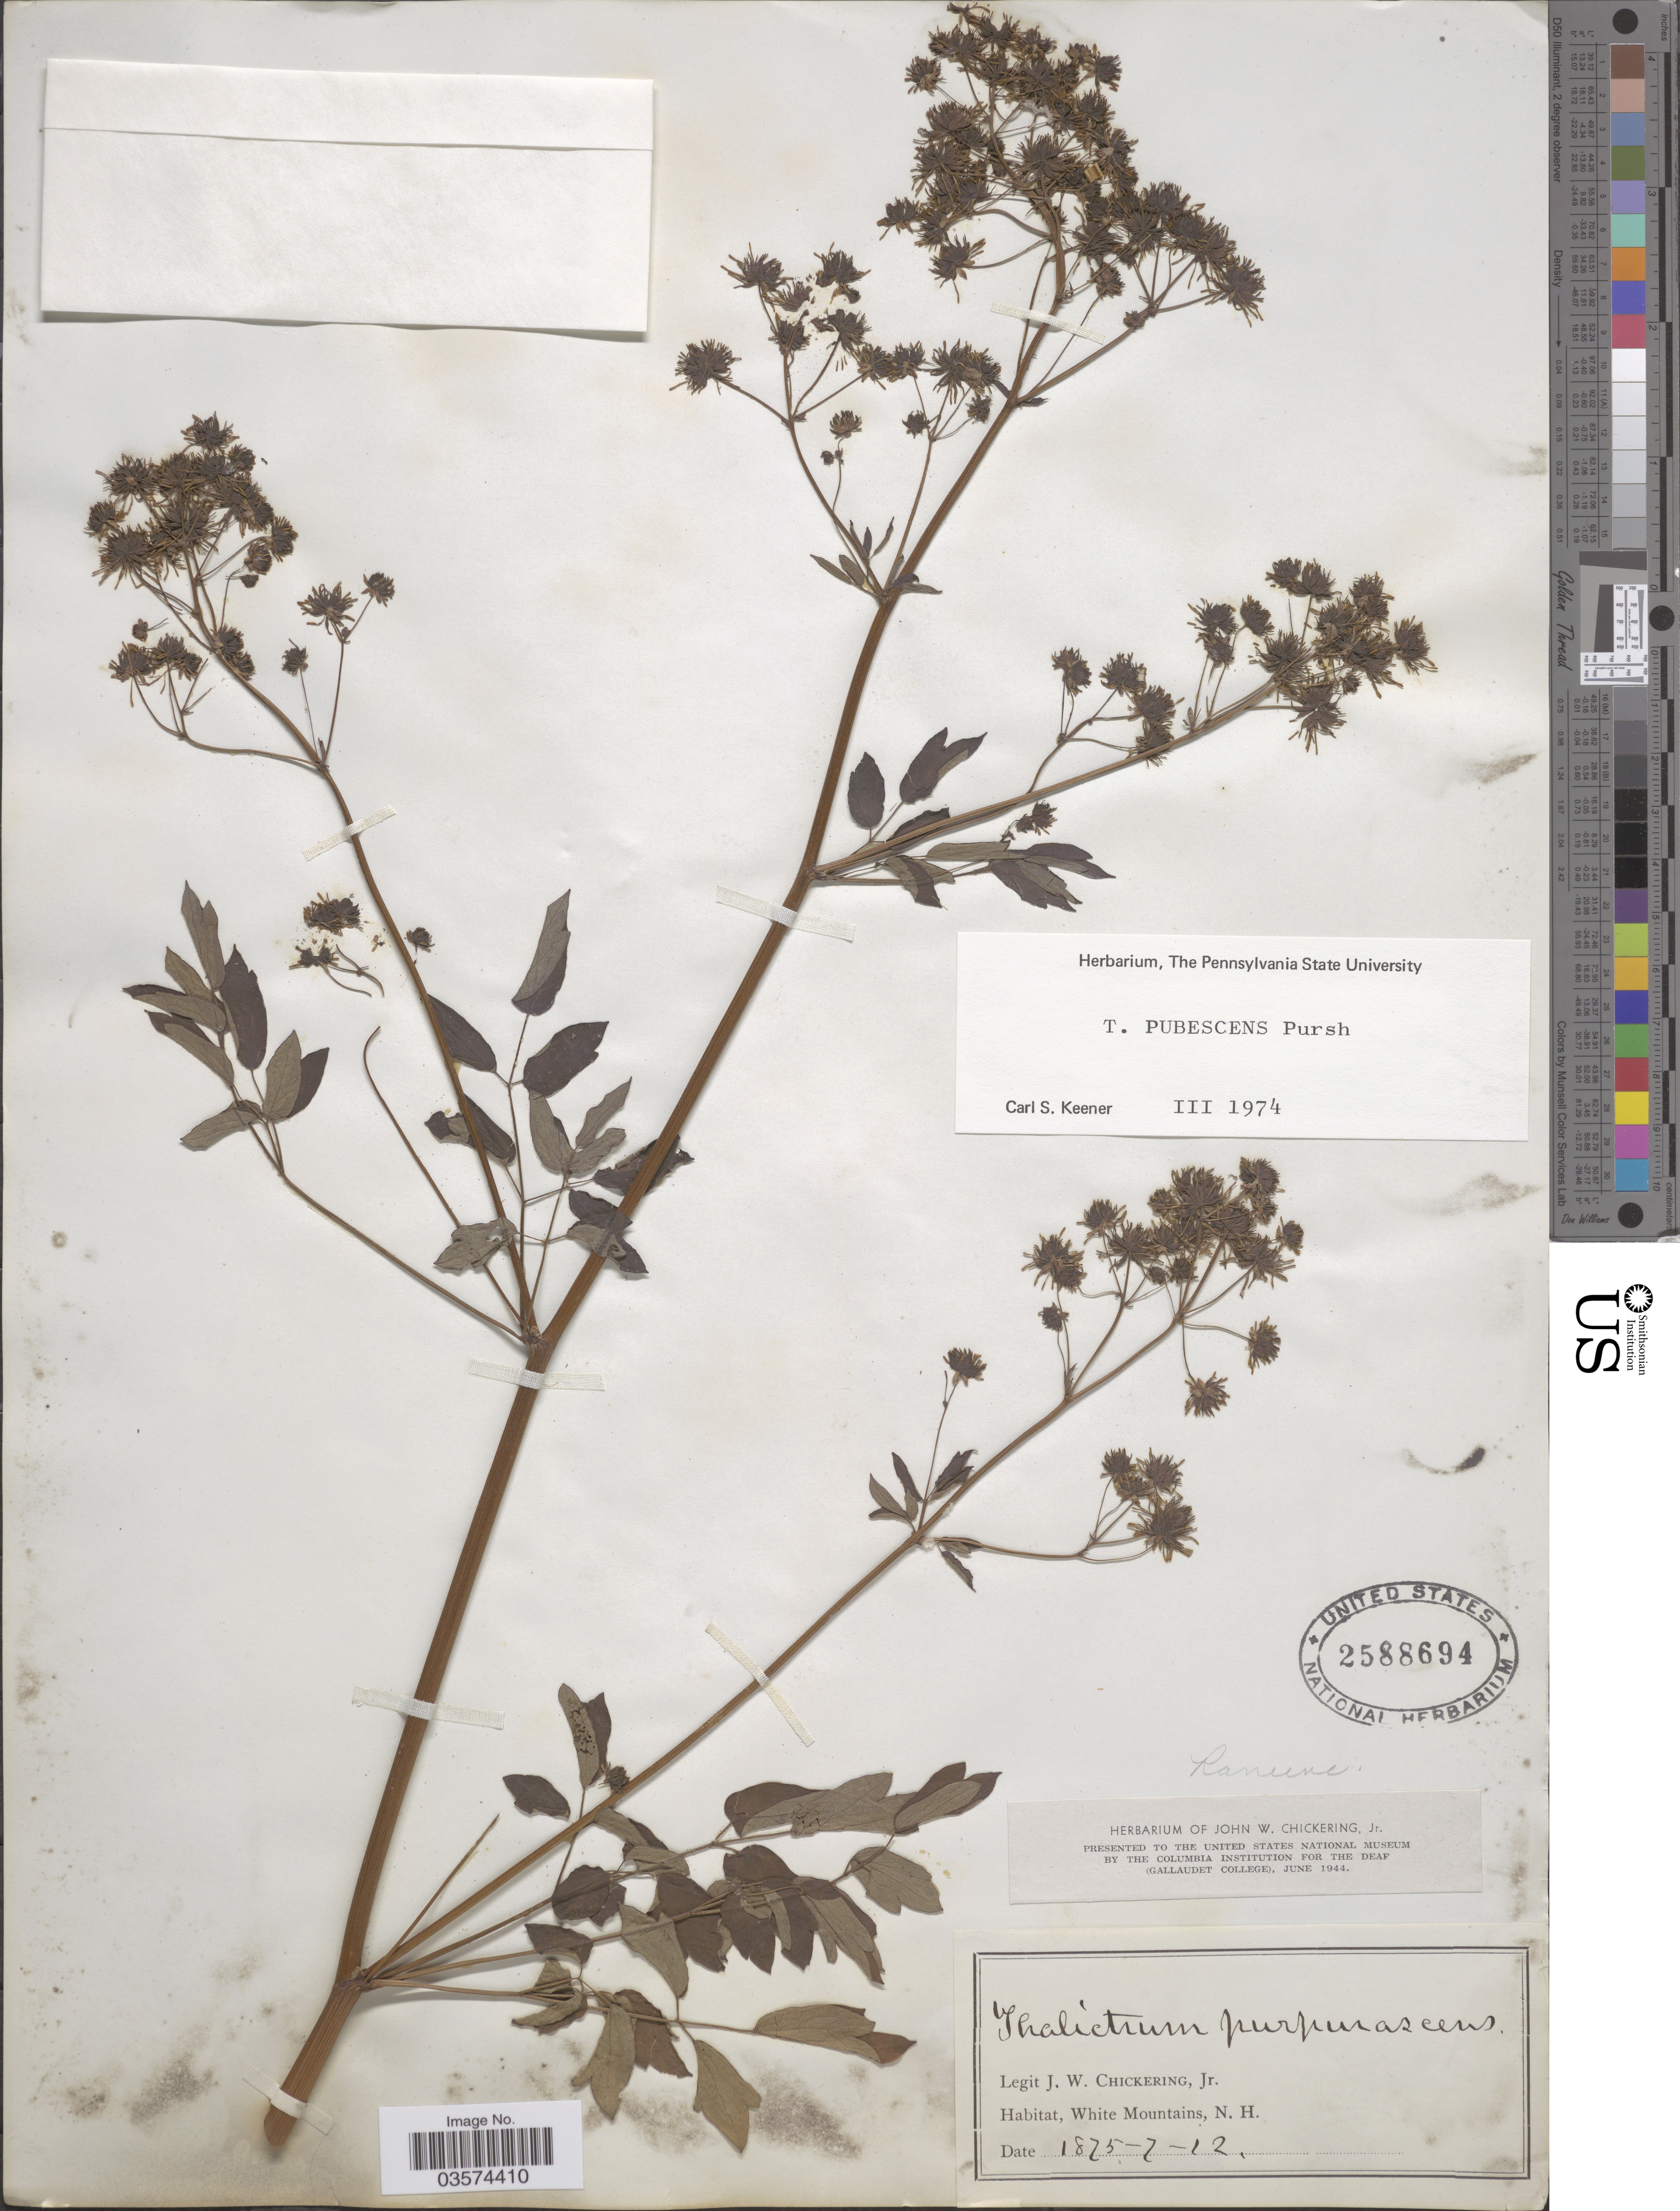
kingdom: Plantae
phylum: Tracheophyta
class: Magnoliopsida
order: Ranunculales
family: Ranunculaceae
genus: Thalictrum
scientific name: Thalictrum pubescens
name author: Pursh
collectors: J. W. Chickering Jr.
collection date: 1875-07-12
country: United States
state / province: New Hampshire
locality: White Mountains.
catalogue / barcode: US 2588694